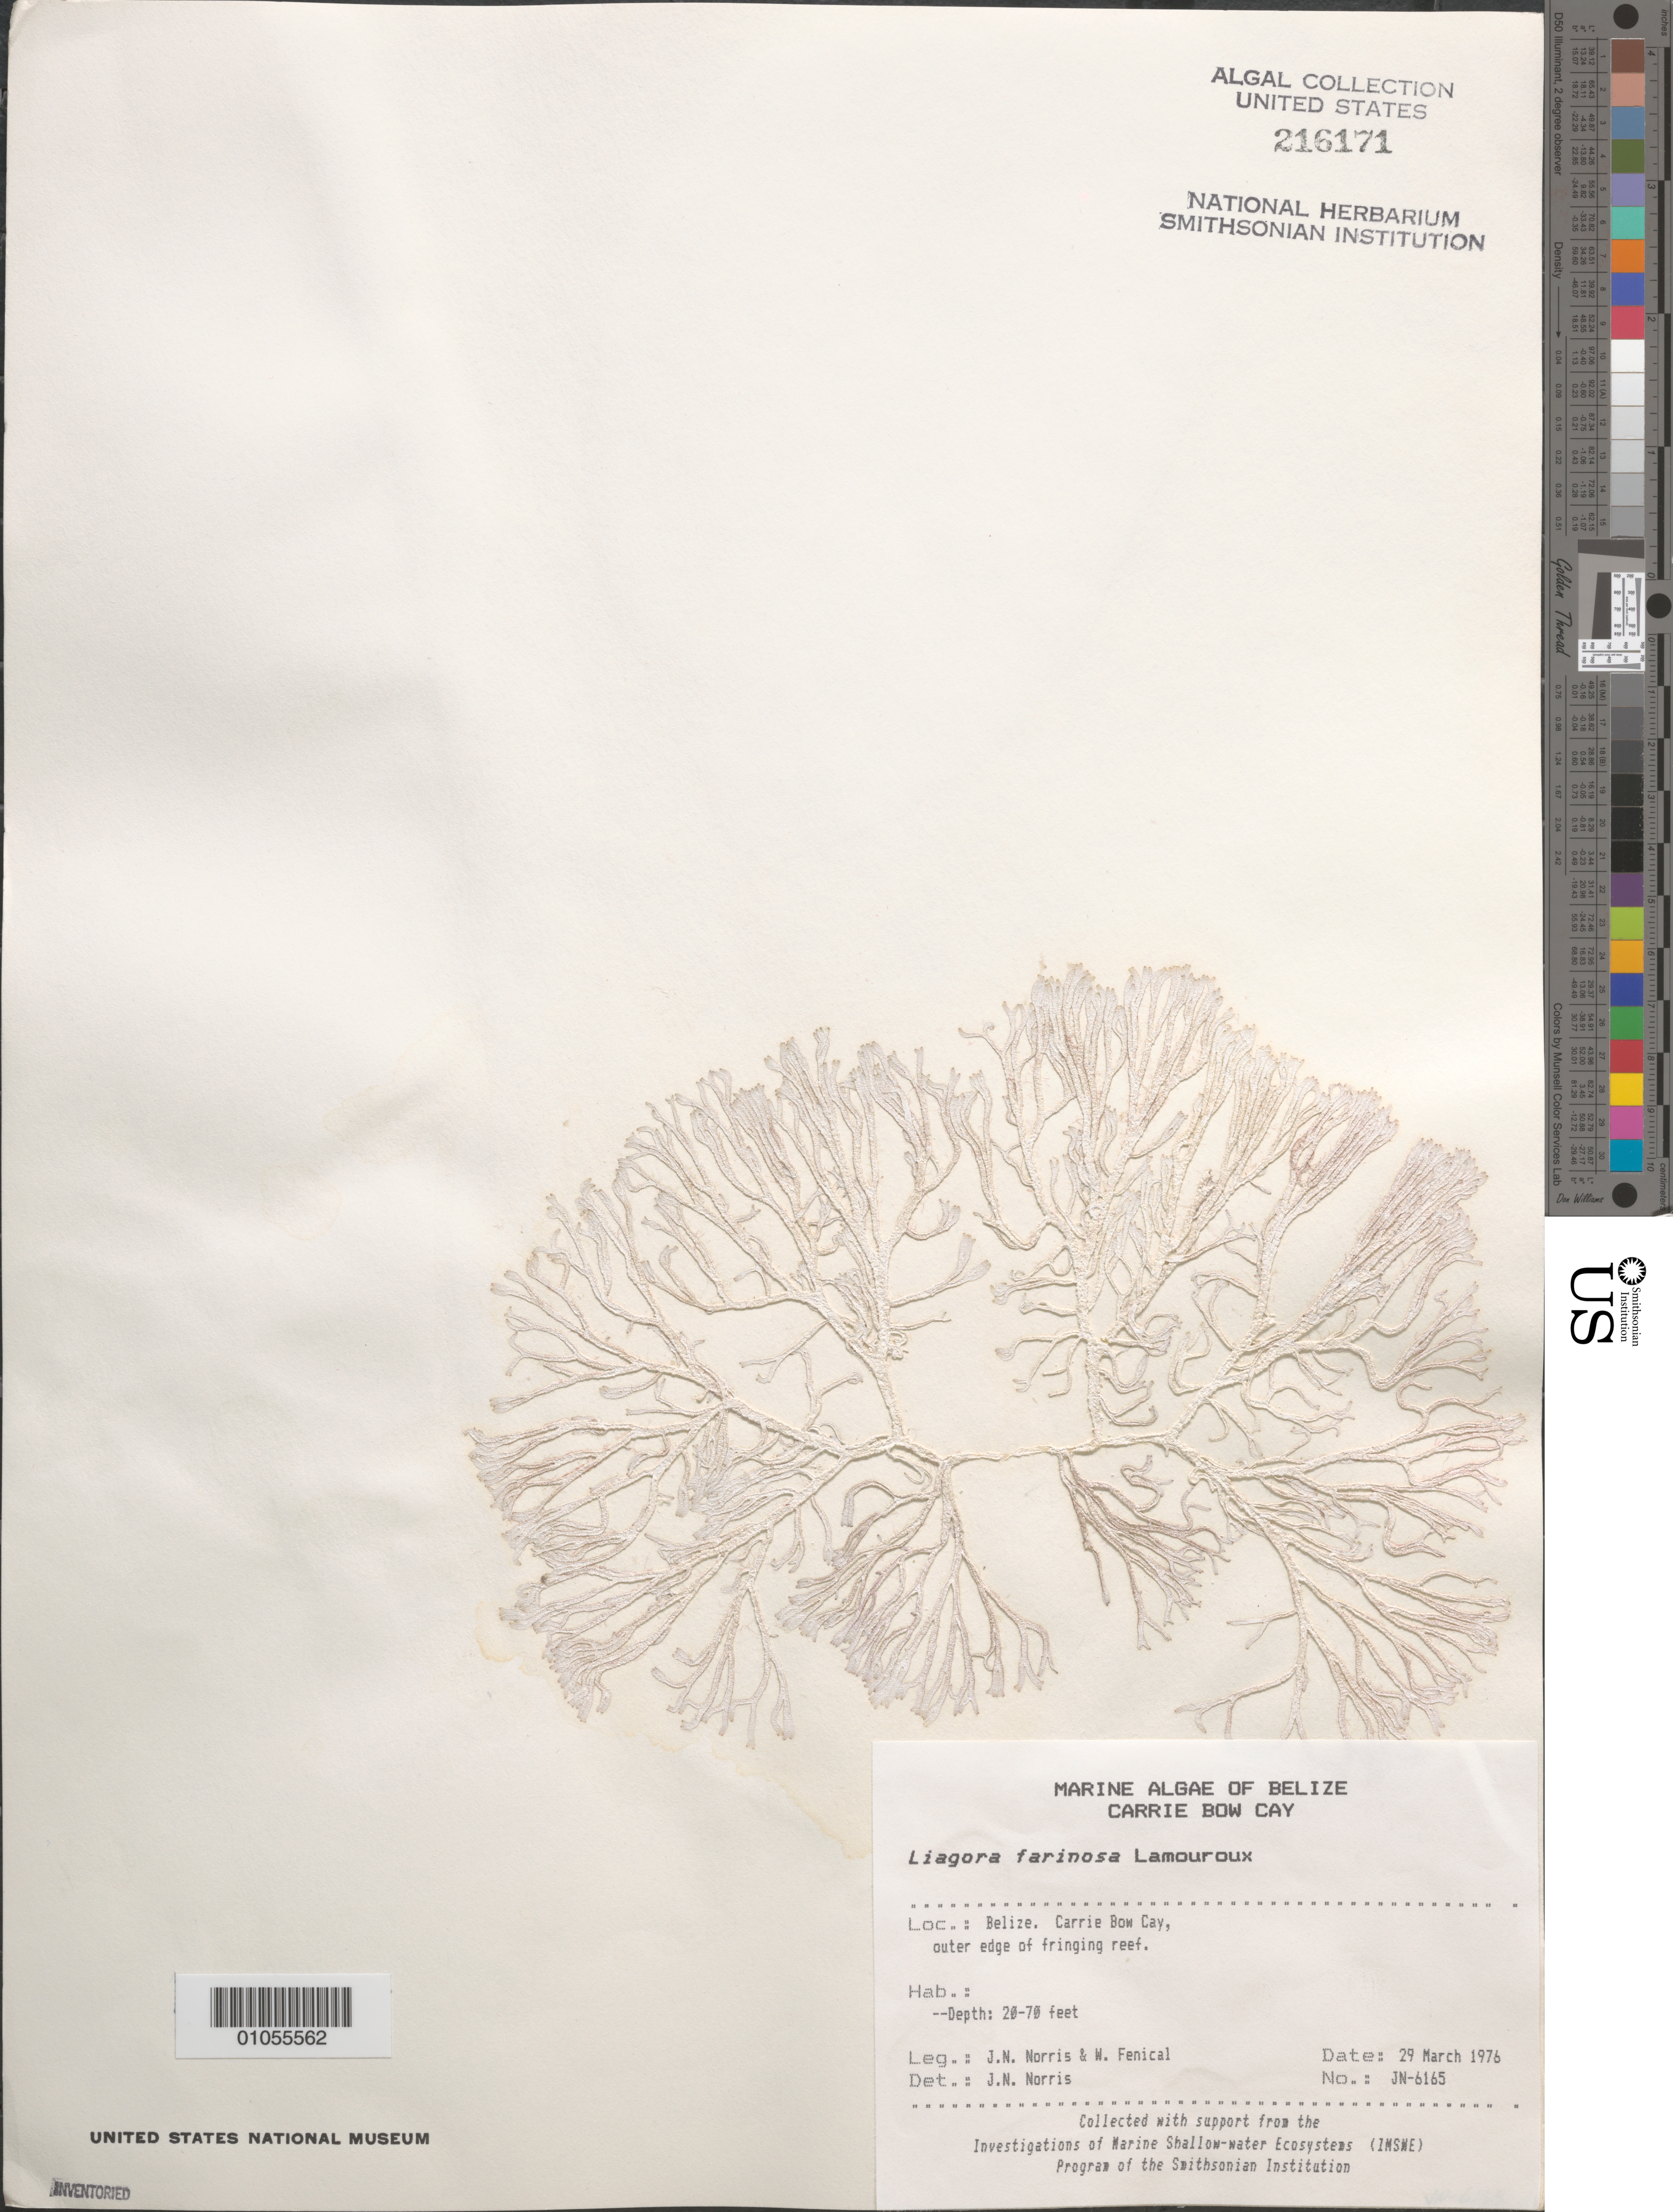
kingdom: Plantae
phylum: Rhodophyta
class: Florideophyceae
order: Nemaliales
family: Liagoraceae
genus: Liagora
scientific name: Liagora farinosa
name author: J.V.Lamouroux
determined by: Norris, James N.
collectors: J. N. Norris & W. Fenical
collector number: JN-6165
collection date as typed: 29 Mar 1976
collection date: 1976-03-29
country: Belize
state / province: Stann Creek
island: Carrie Bow Cay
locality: Outer edge of fringing reef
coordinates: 16 48'N, 88 05'W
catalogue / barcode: US 216171